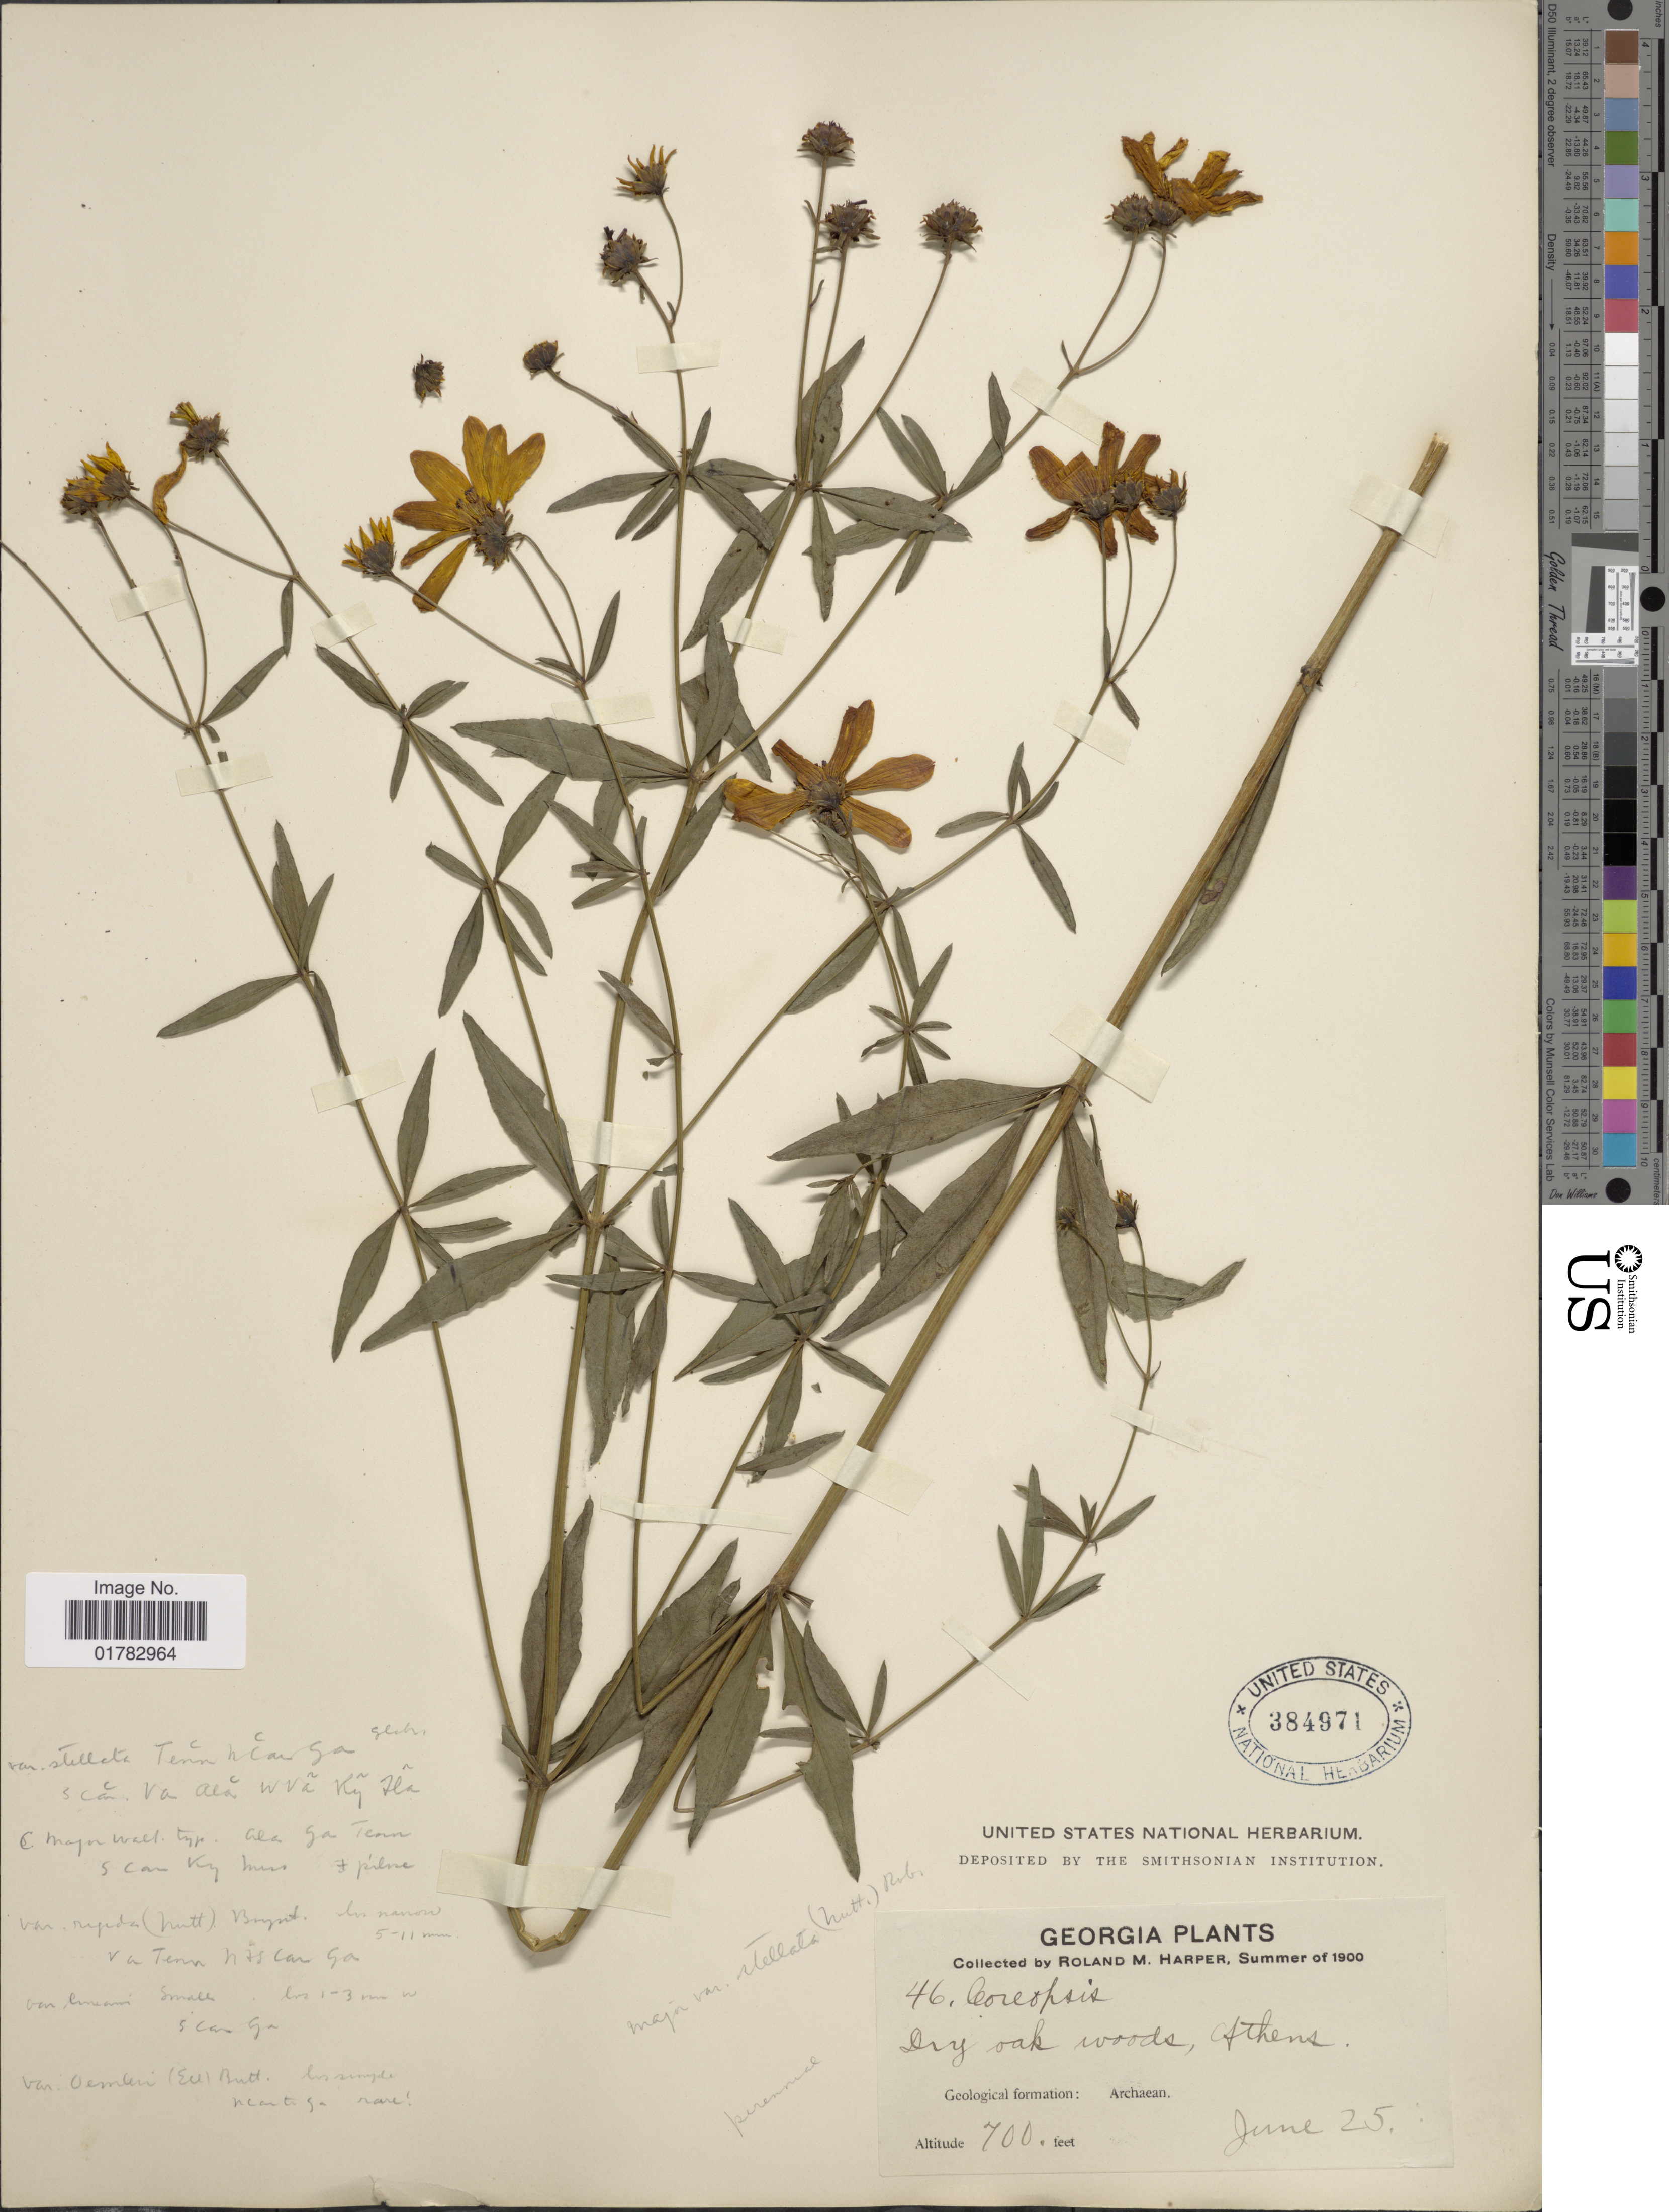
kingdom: Plantae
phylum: Tracheophyta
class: Magnoliopsida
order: Asterales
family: Asteraceae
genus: Coreopsis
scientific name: Coreopsis major var. stellata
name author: (Nutt.) Torr. & A. Gray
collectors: R. M. Harper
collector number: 46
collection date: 1900-06-25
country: United States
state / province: Georgia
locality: Dry oak woods, Athens, Archaen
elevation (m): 213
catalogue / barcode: US 384971